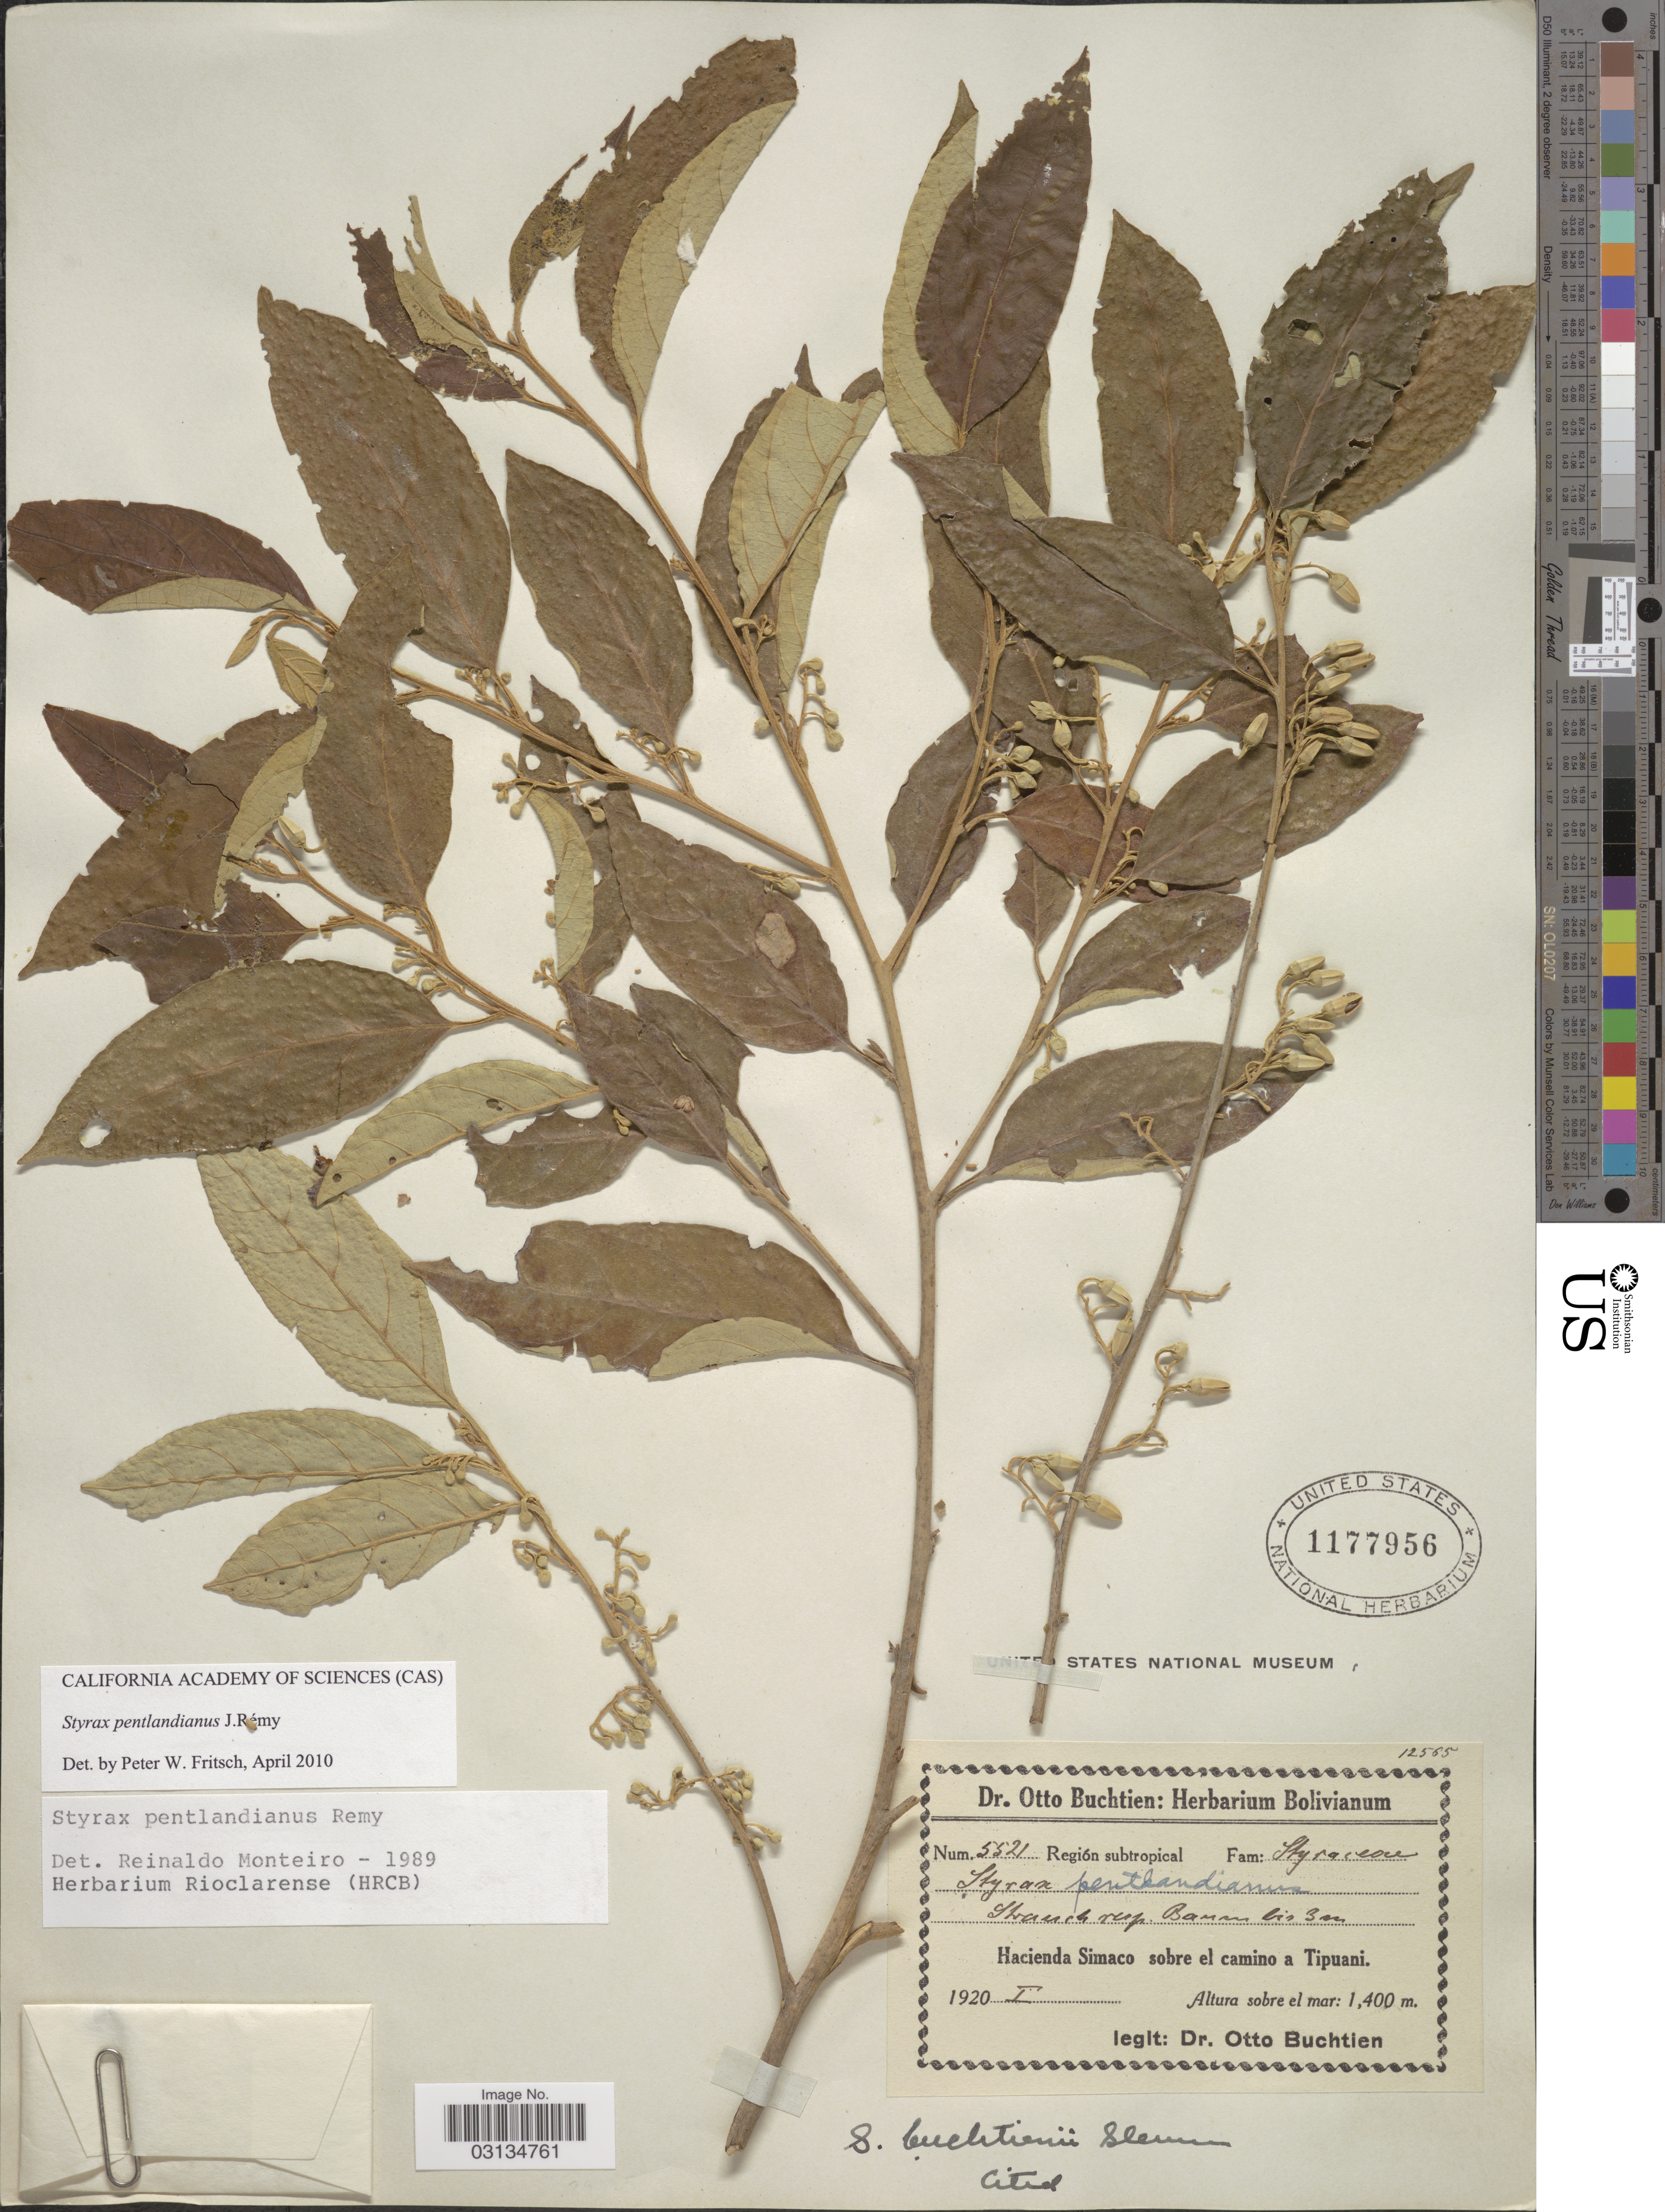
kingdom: Plantae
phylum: Tracheophyta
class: Magnoliopsida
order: Ericales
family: Styracaceae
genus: Styrax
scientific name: Styrax pentlandianus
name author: J. Rémy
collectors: O. Buchtien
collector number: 5521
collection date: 1920-01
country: Bolivia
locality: Región subtropical, Hacienda Simaco sobre el camino a Tipuani.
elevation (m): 1400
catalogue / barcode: US 1177956